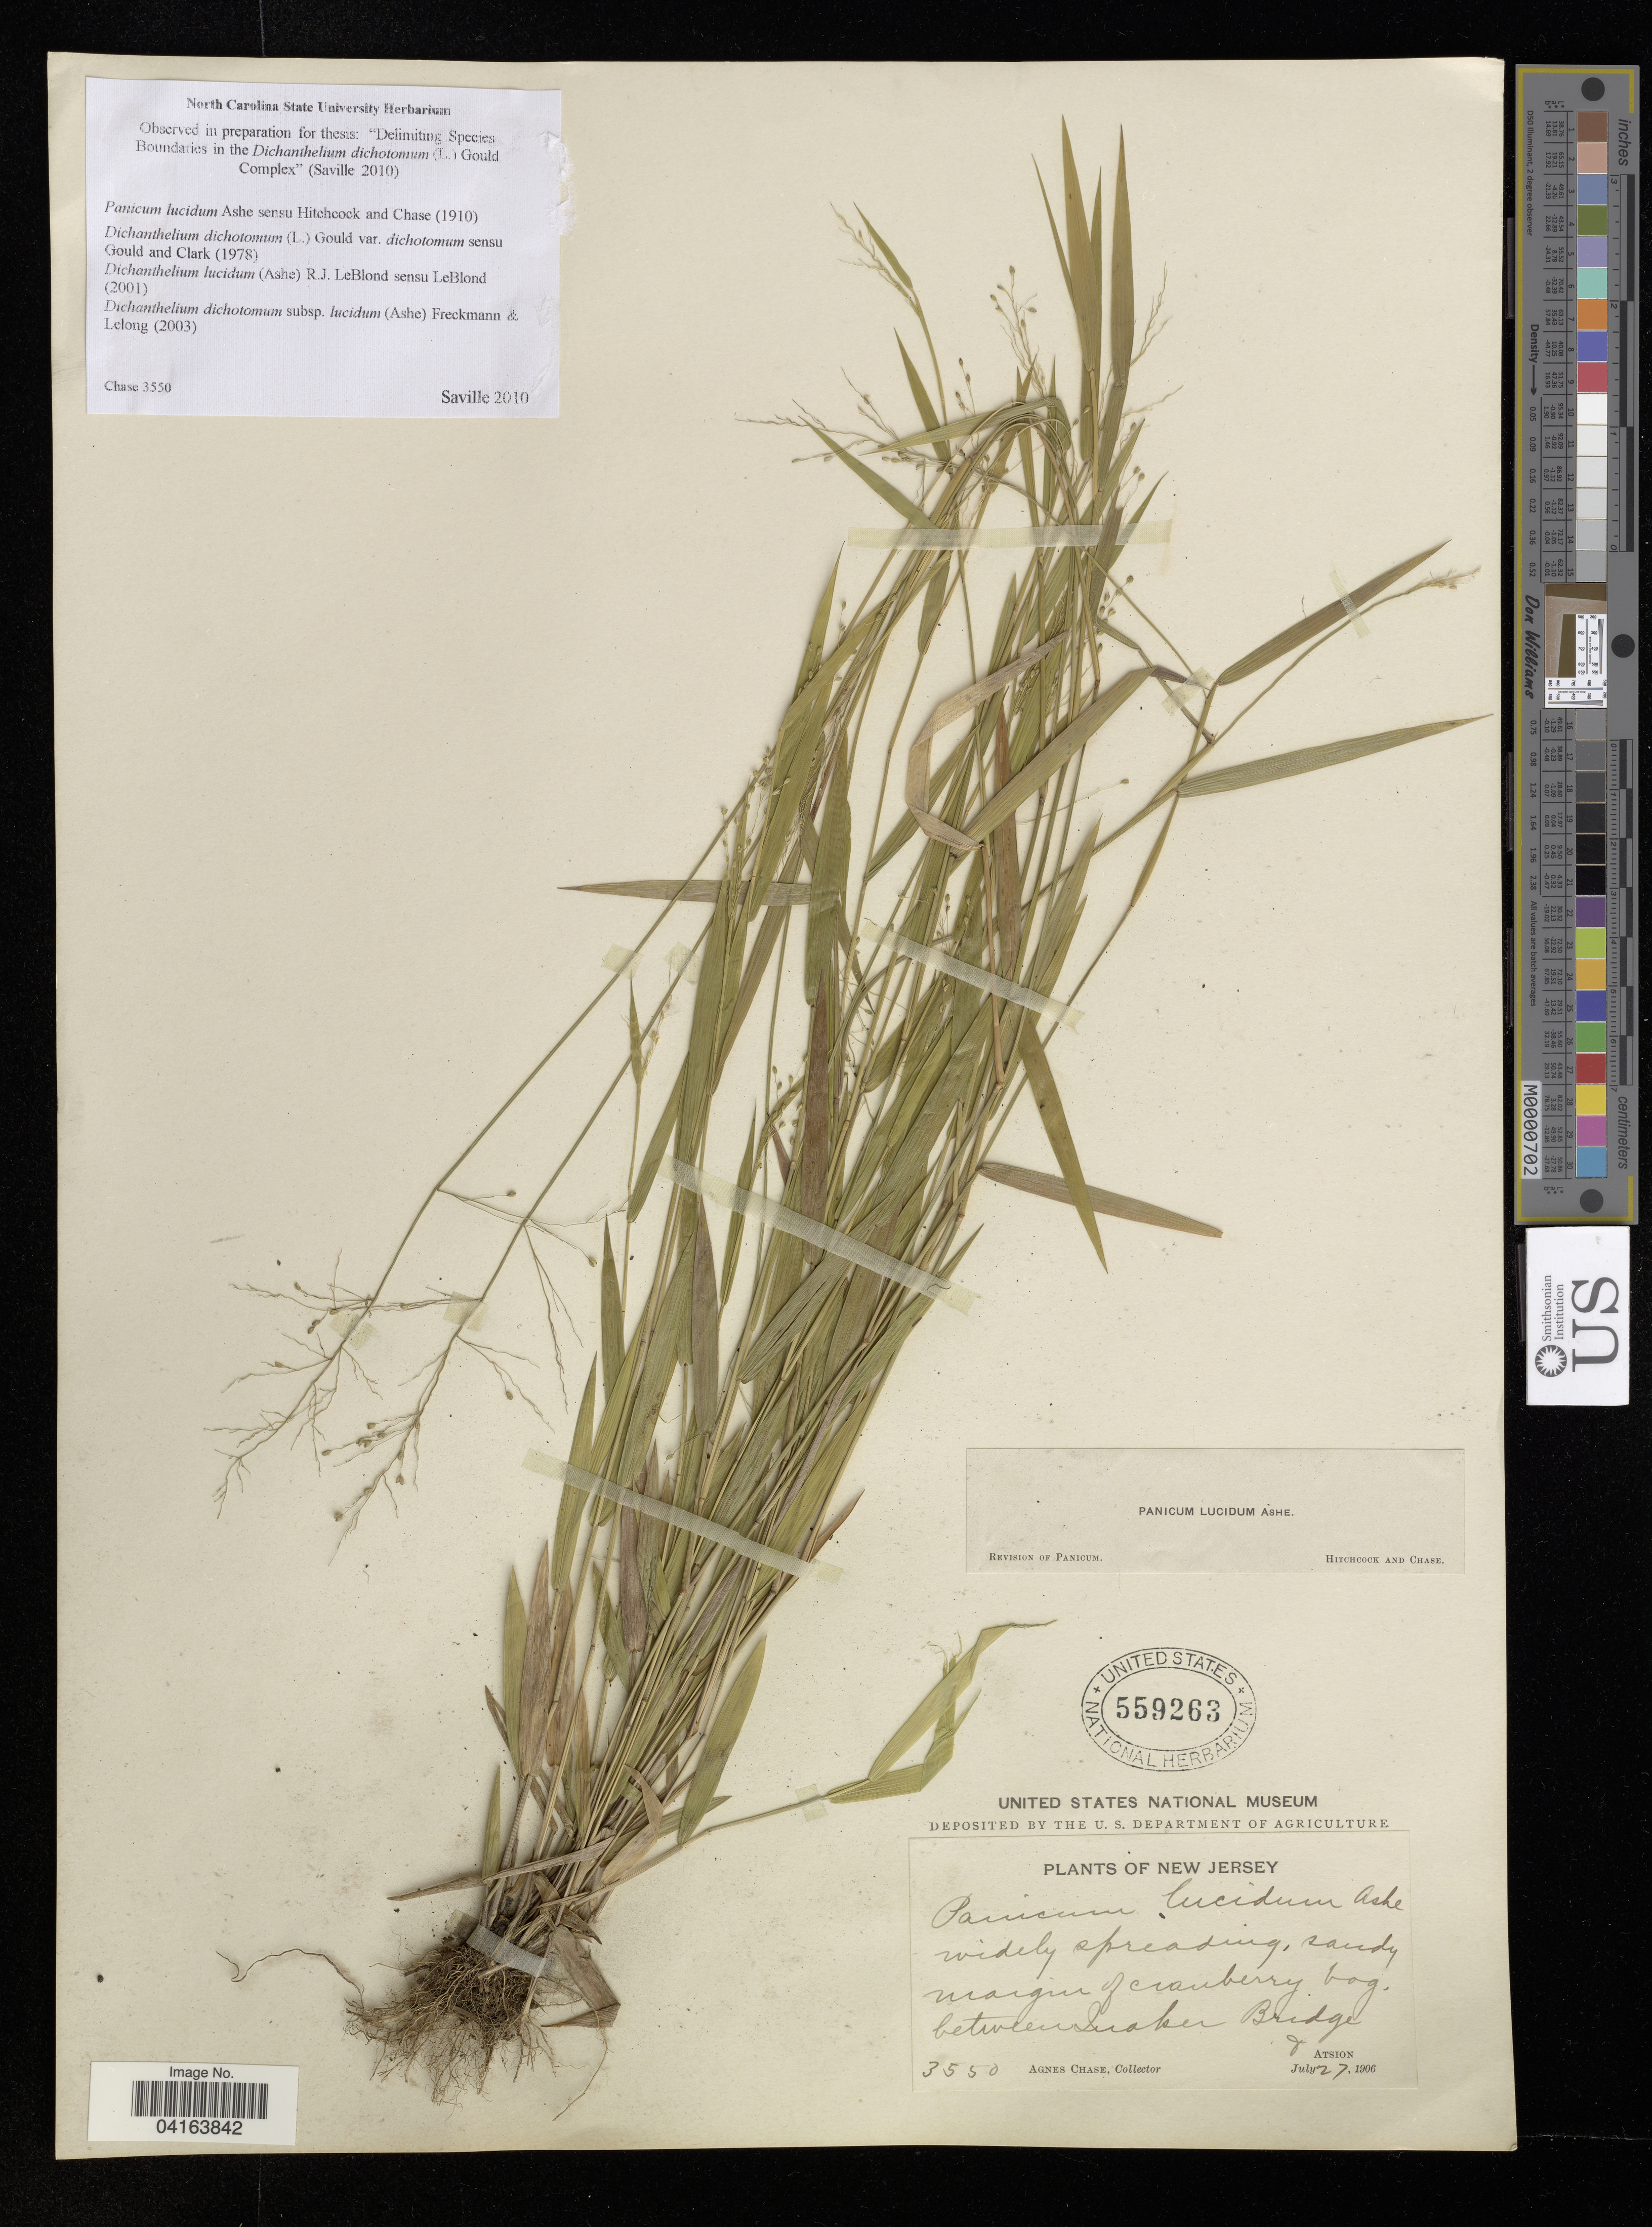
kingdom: Plantae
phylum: Tracheophyta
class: Liliopsida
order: Poales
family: Poaceae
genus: Dichanthelium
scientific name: Dichanthelium dichotomum subsp. lucidum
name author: (Ashe) Freckmann & Lelong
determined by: Saville, A. C., (NCSC), North Carolina State University (UNITED STATES)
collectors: A. Chase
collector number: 3550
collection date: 1906-07-27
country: United States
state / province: New Jersey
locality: Between Quaker Bridge + Atsion.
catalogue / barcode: US 559263